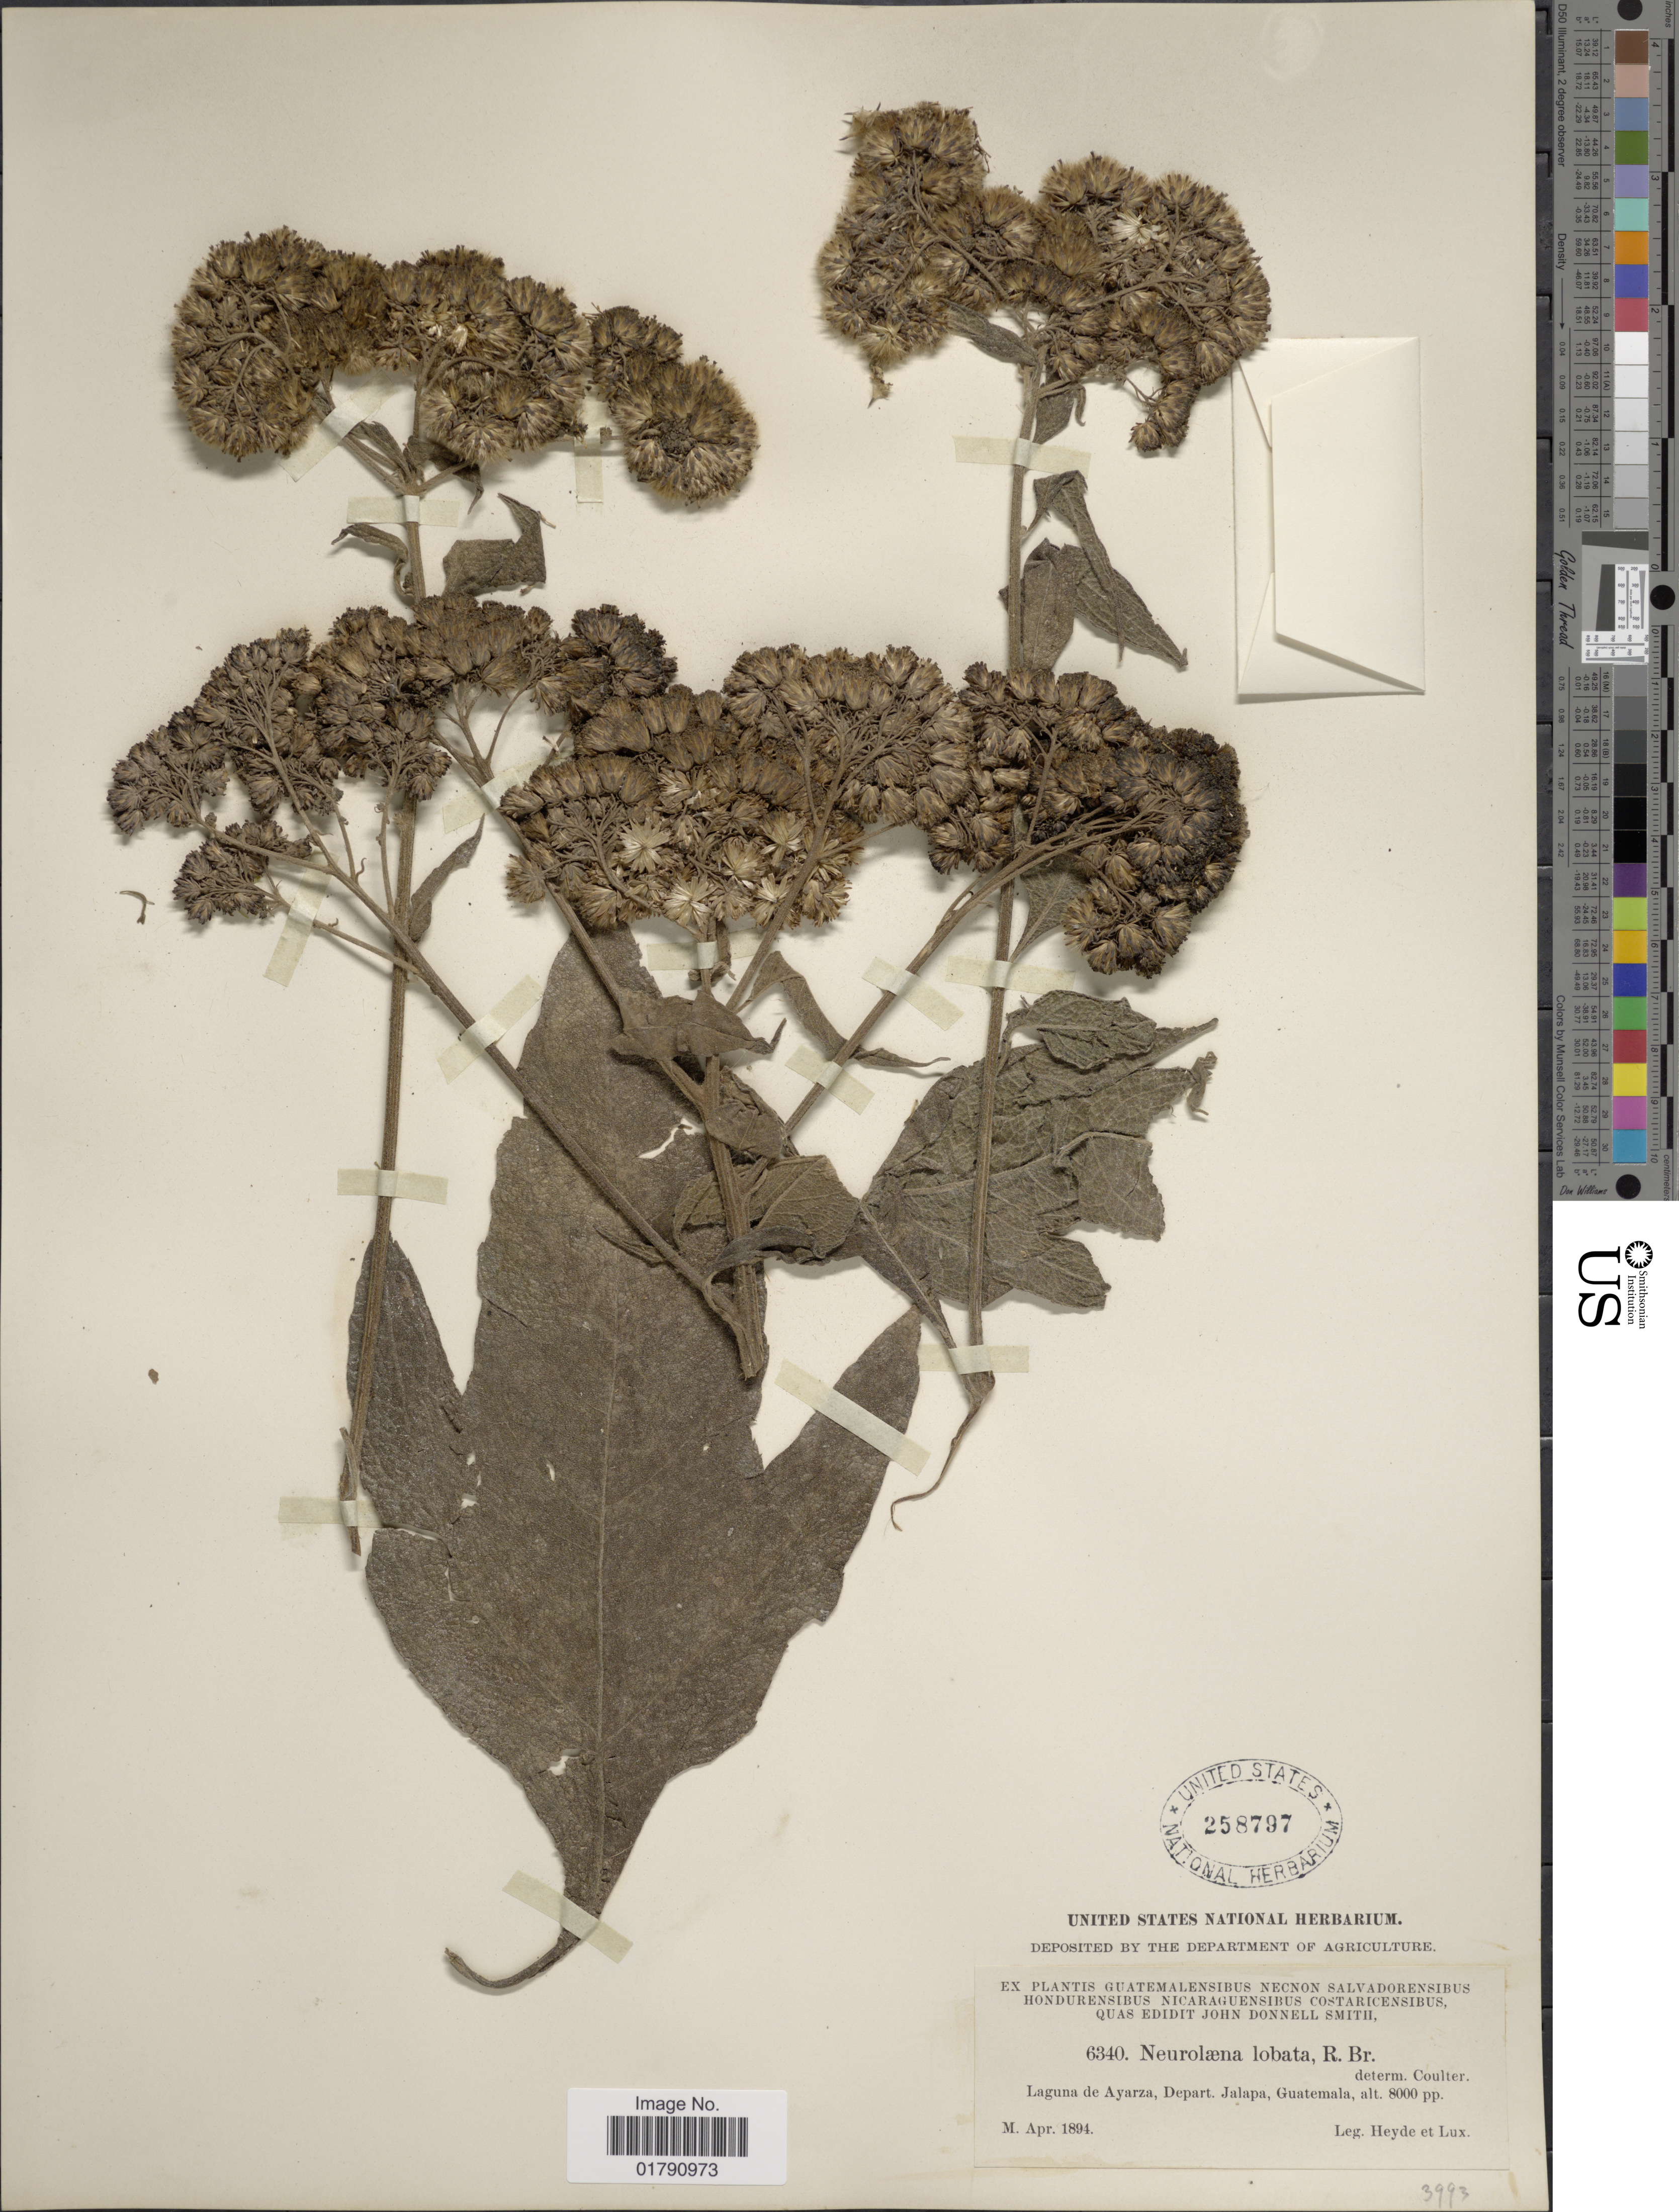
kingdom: Plantae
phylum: Tracheophyta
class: Magnoliopsida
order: Asterales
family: Asteraceae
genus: Neurolaena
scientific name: Neurolaena lobata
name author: (L.) R. Br. ex Cass.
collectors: Heyde & Lux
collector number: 6340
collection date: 1894-04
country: Guatemala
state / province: Jalapa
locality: Laguna de Ayarza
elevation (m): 2438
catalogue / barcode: US 258797